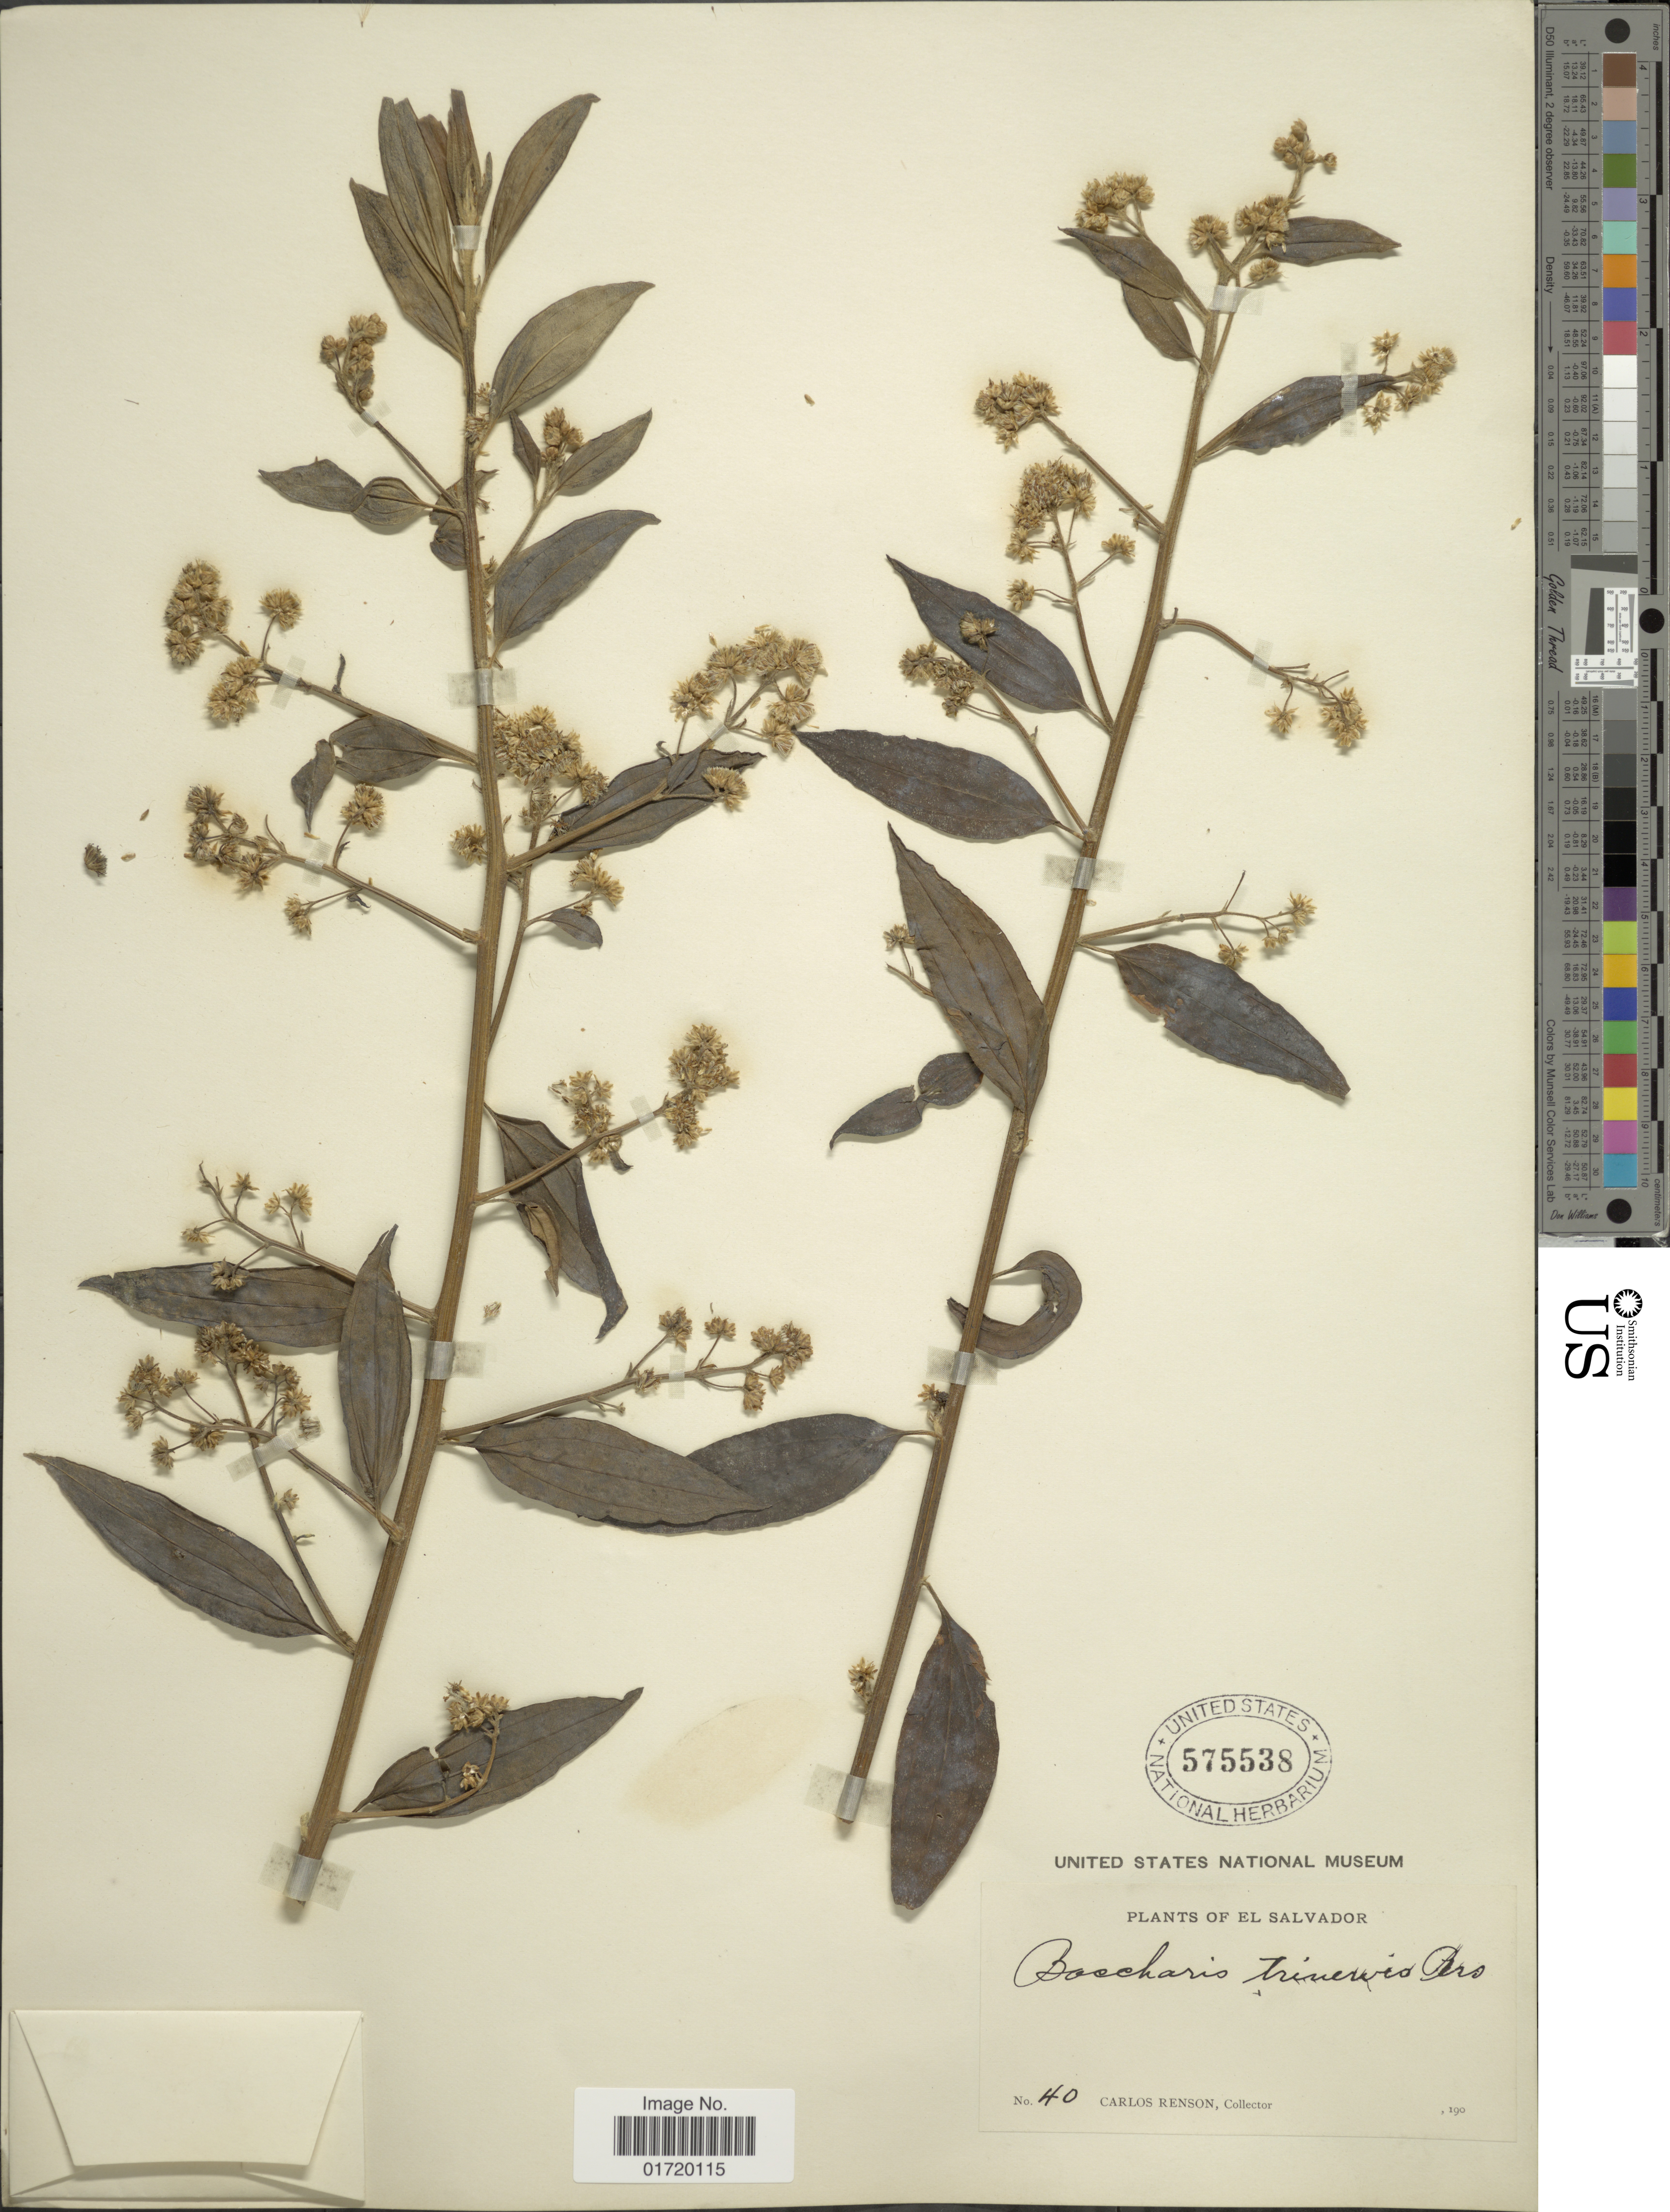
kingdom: Plantae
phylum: Tracheophyta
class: Magnoliopsida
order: Asterales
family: Asteraceae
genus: Baccharis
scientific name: Baccharis trinervis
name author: (Lam.) Pers.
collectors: C. Renson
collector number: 40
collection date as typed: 190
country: El Salvador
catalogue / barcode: US 575538